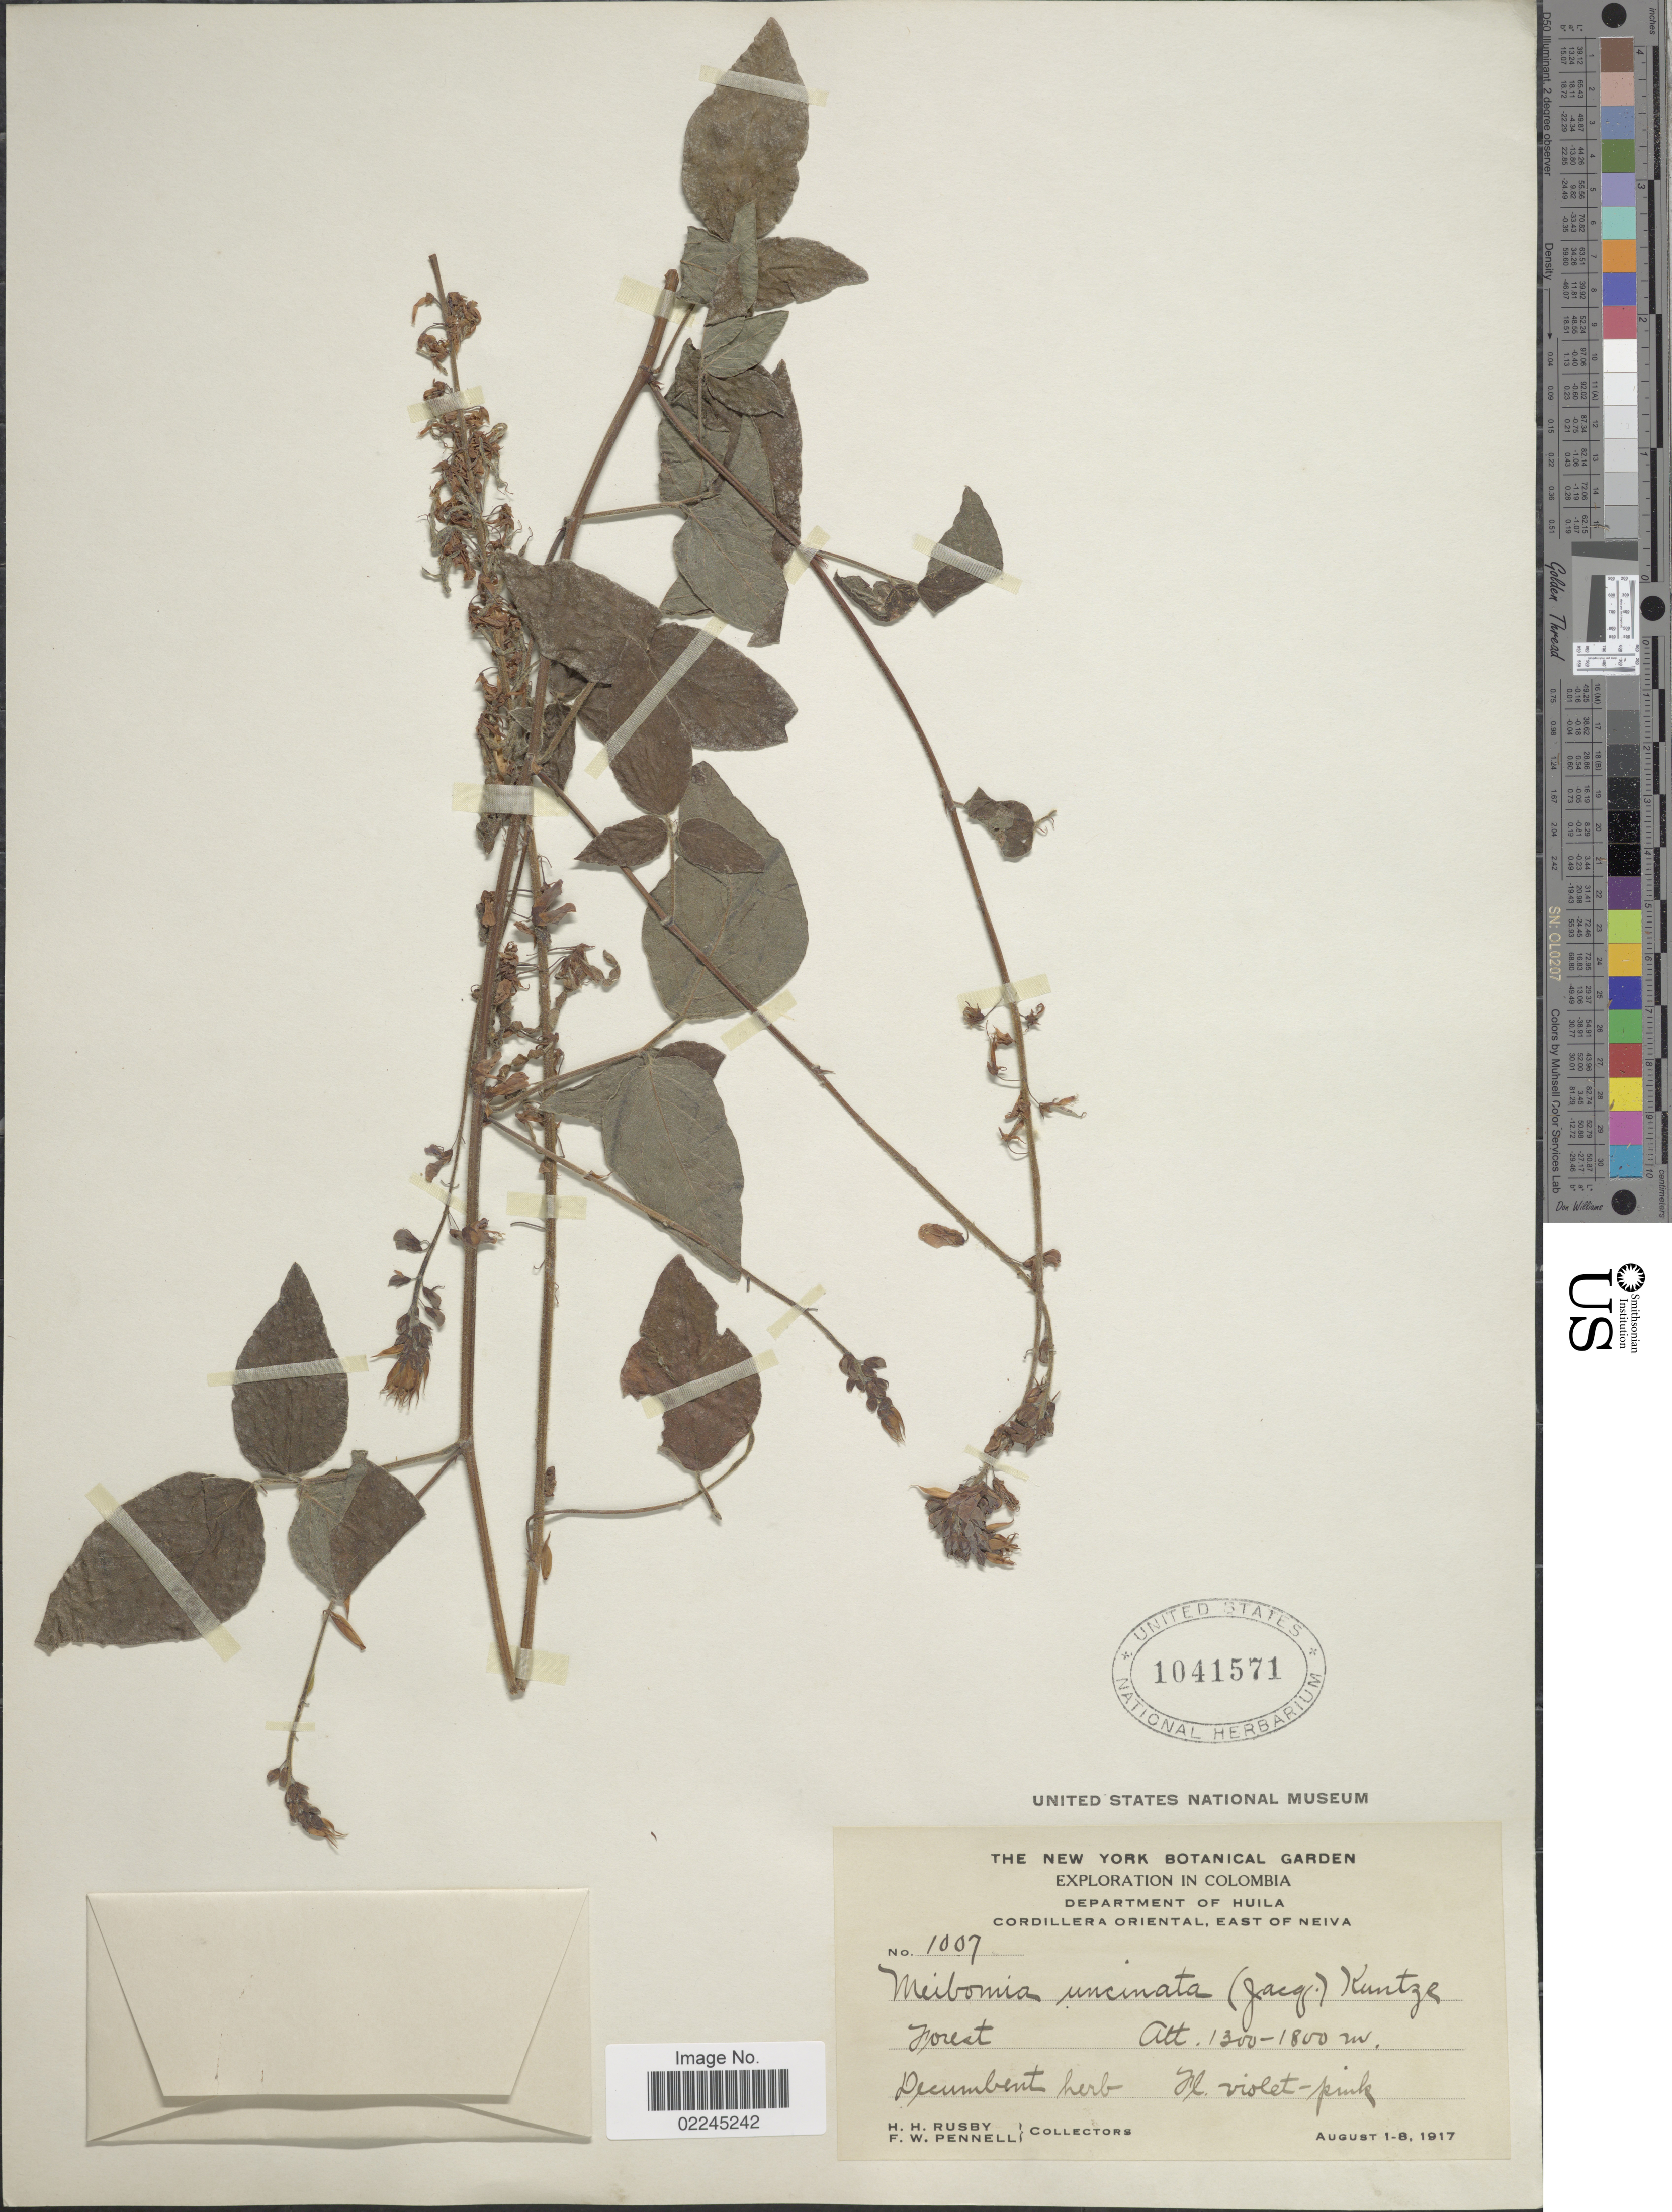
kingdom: Plantae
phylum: Tracheophyta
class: Magnoliopsida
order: Fabales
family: Fabaceae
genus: Desmodium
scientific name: Desmodium intortum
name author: (Mill.) Urb.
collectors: H. H. Rusby & F. W. Pennell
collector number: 1007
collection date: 1917-08-01/1917-08-08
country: Colombia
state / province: Huila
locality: Department of Huila. Cordillera Oriental, East of Neiva. Forest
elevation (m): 1300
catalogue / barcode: US 1041571